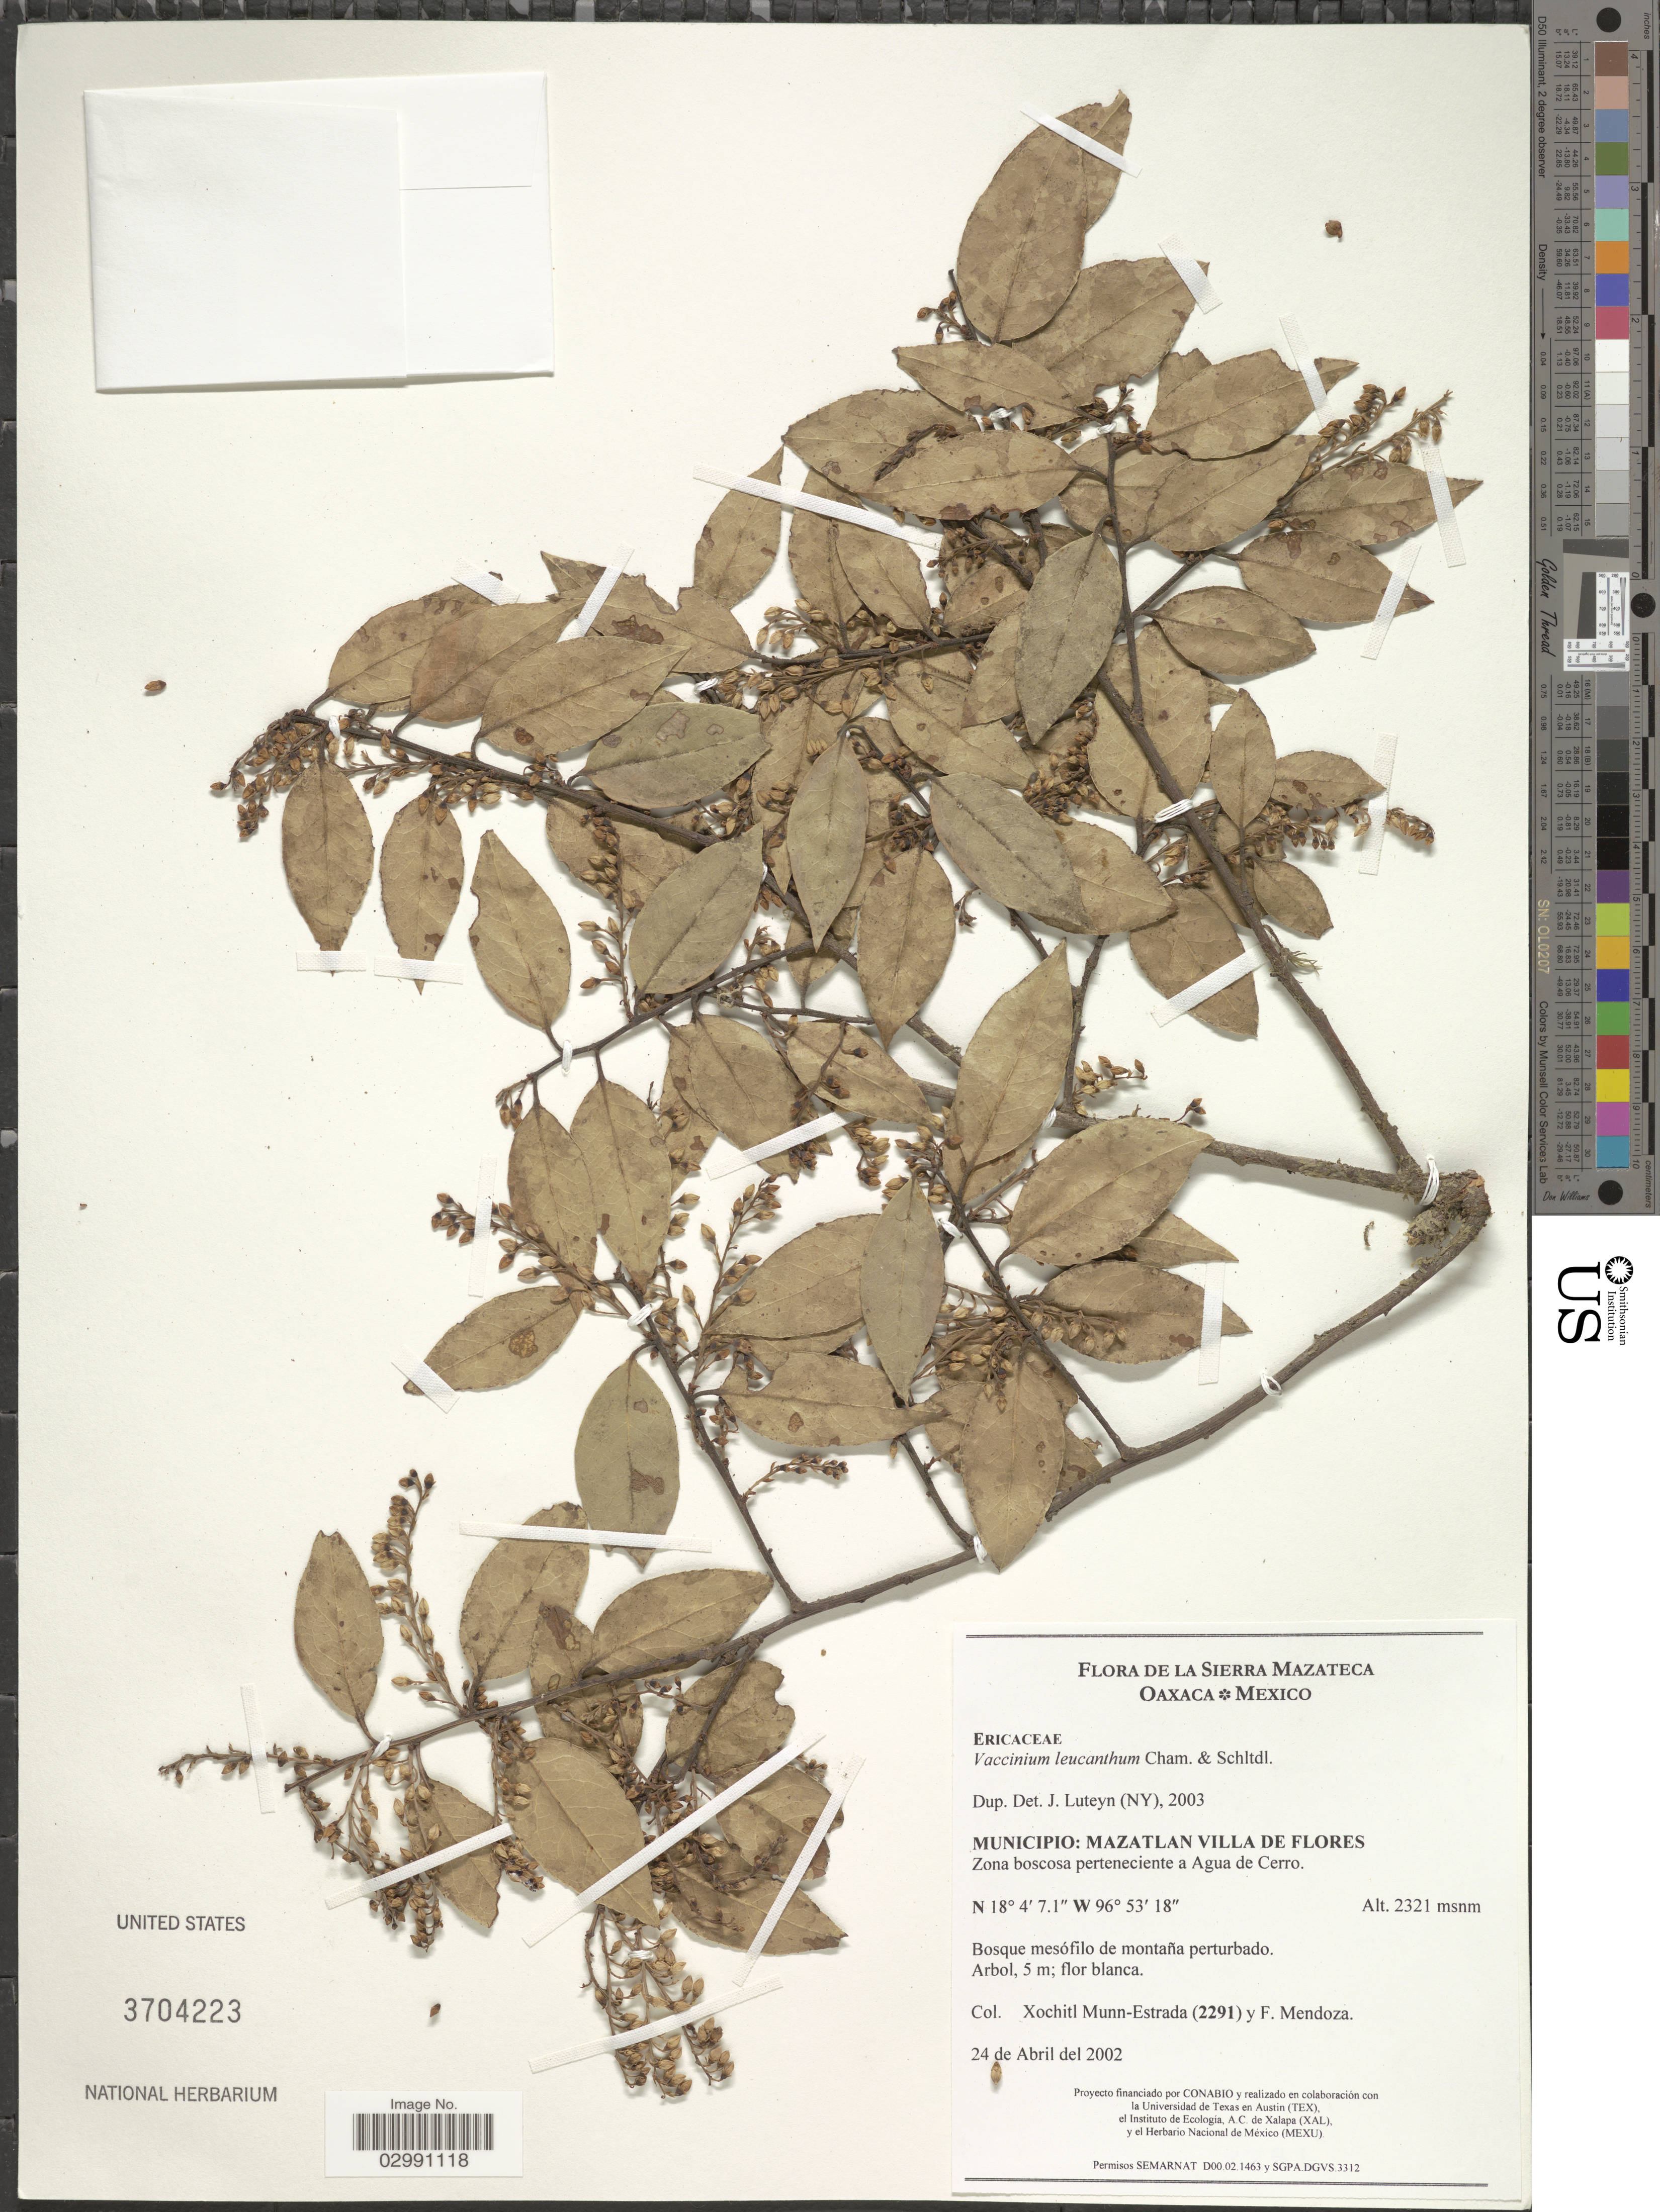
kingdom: Plantae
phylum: Tracheophyta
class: Magnoliopsida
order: Ericales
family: Ericaceae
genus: Vaccinium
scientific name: Vaccinium leucanthum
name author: Schltdl.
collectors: X. Munn-Estrada & F. Mendoza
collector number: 2291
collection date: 2002-04-24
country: Mexico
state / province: Oaxaca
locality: Sierra Mazateca. Municipio: Mazatlan Villa de Flores. Zona boscosa perteneciente a Agua de Cerro.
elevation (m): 2321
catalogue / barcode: US 3704223